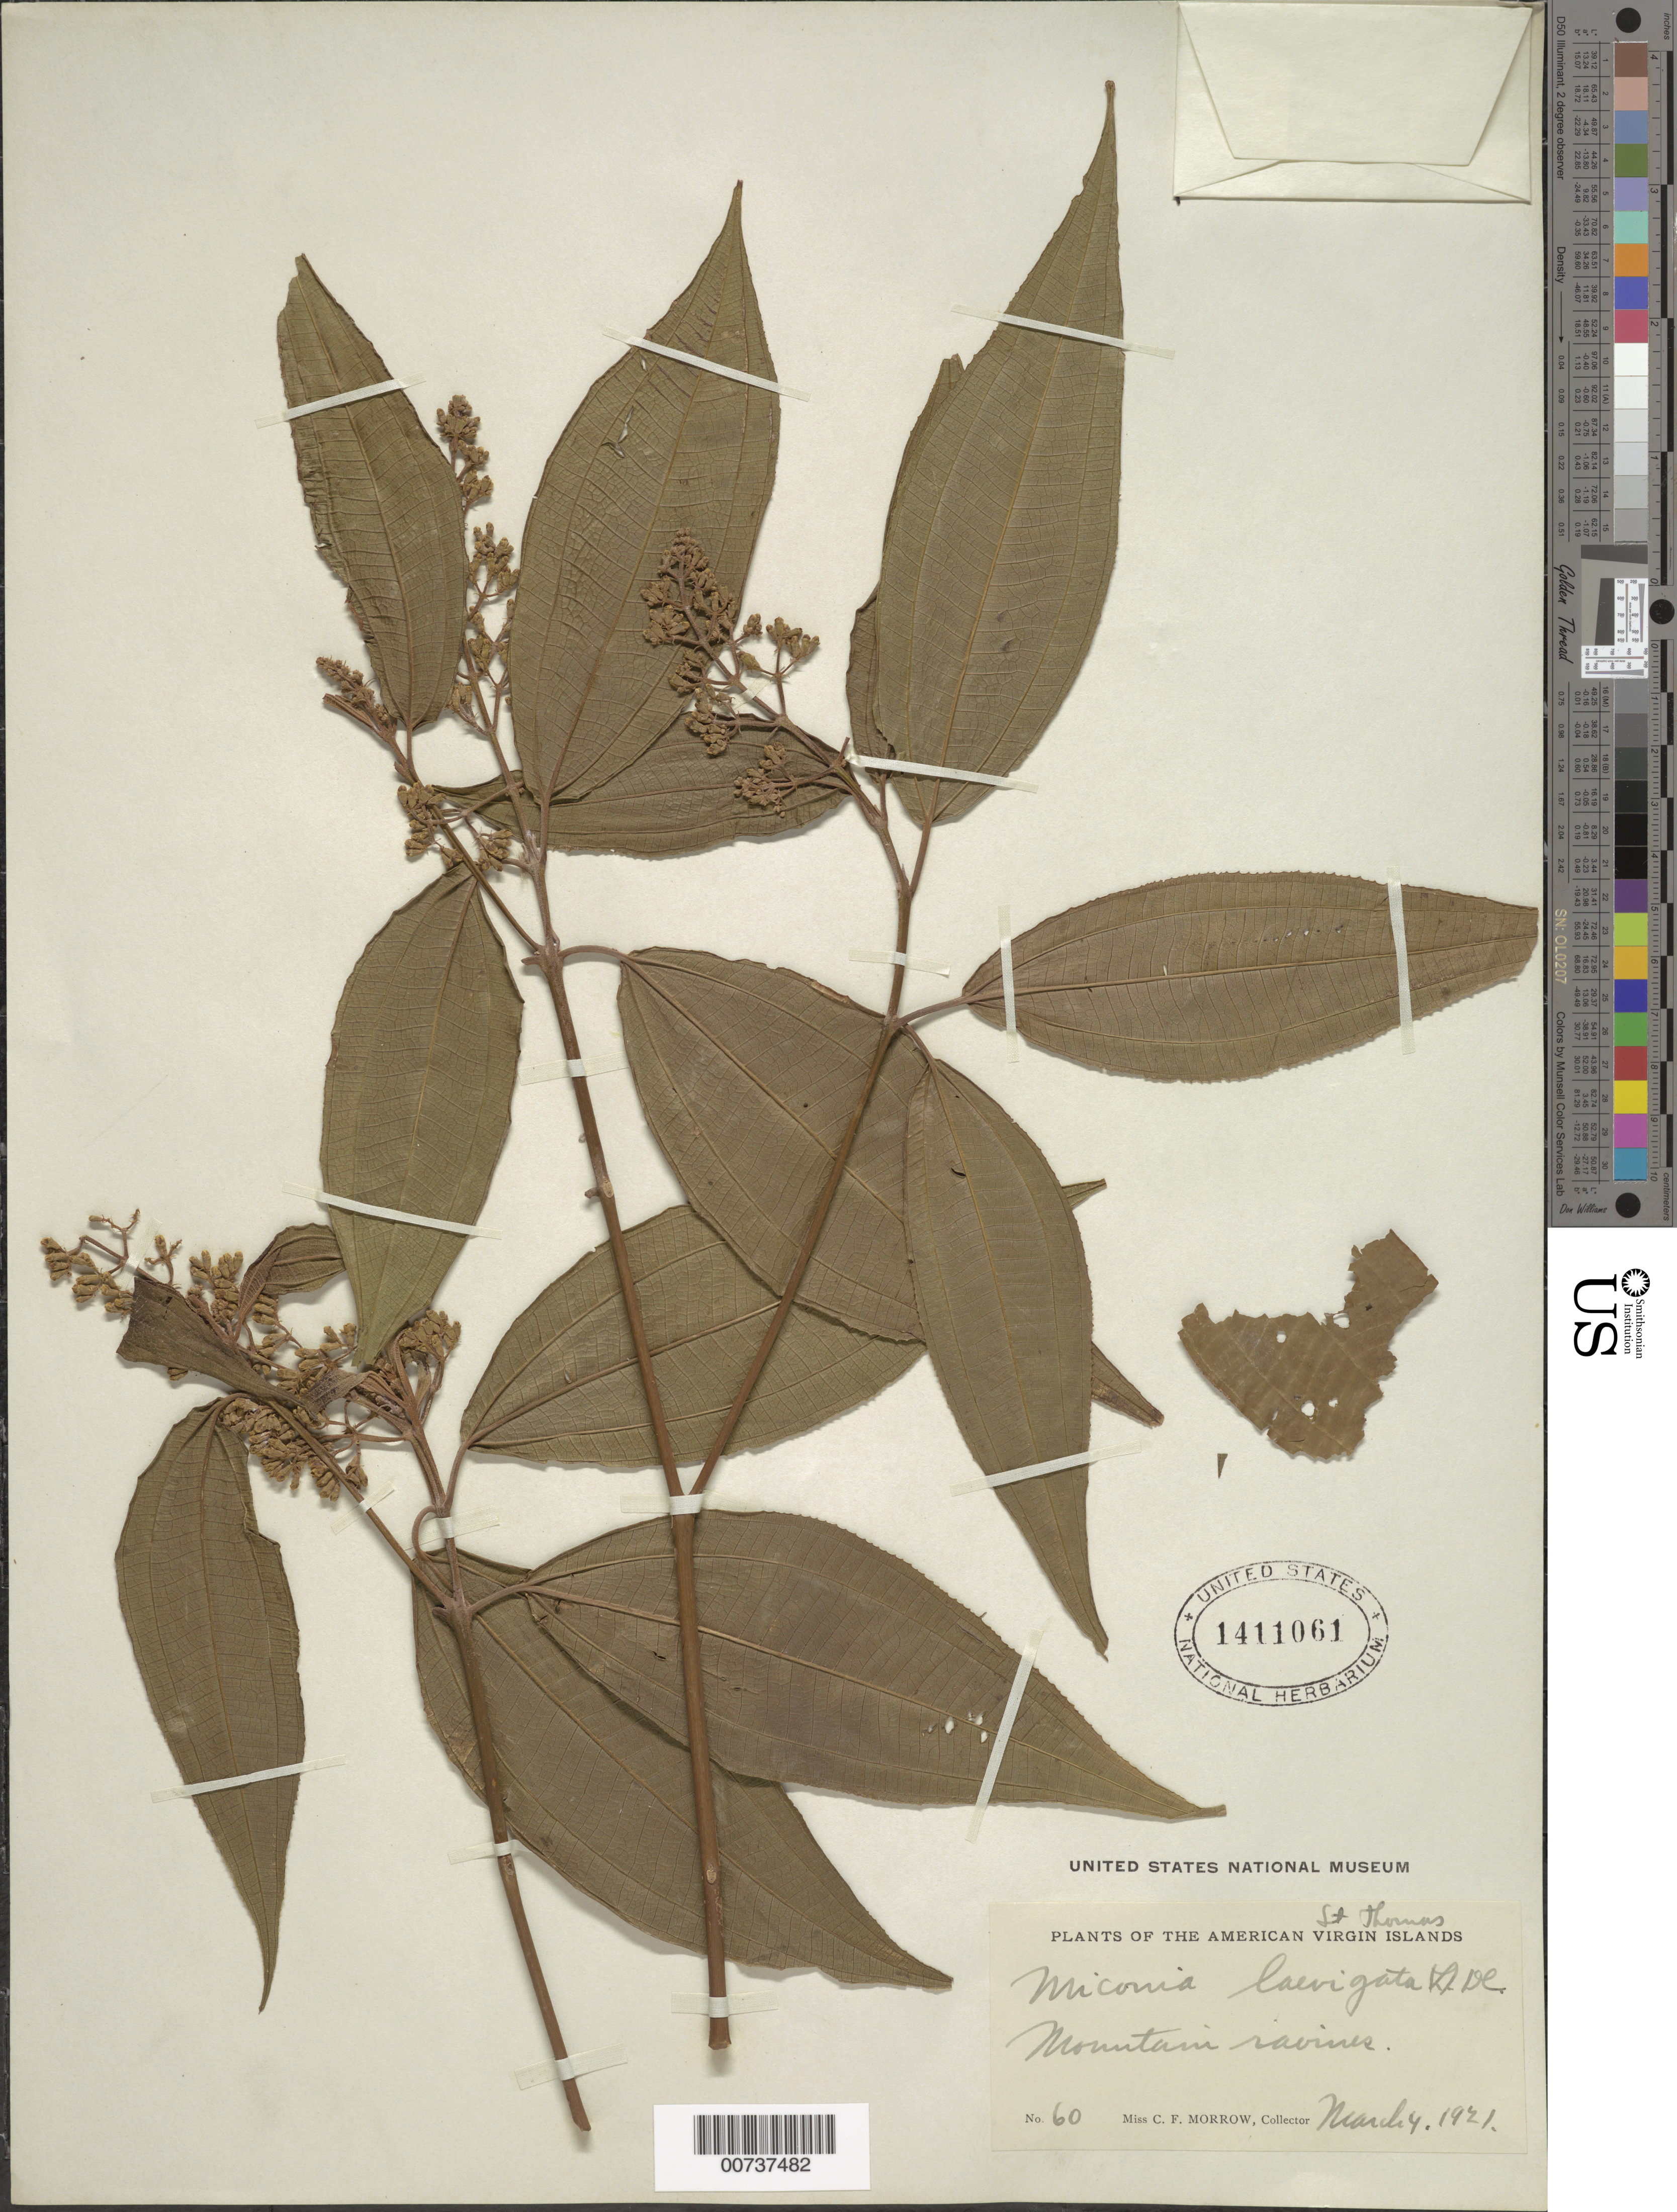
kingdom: Plantae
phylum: Tracheophyta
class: Magnoliopsida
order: Myrtales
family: Melastomataceae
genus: Miconia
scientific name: Miconia laevigata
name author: (L.) D. Don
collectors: C. Morrow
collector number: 60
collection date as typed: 04 Mar 1921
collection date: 1921-03-04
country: U.S. Virgin Islands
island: St. Thomas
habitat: Mountain ravines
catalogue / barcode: US 1411061